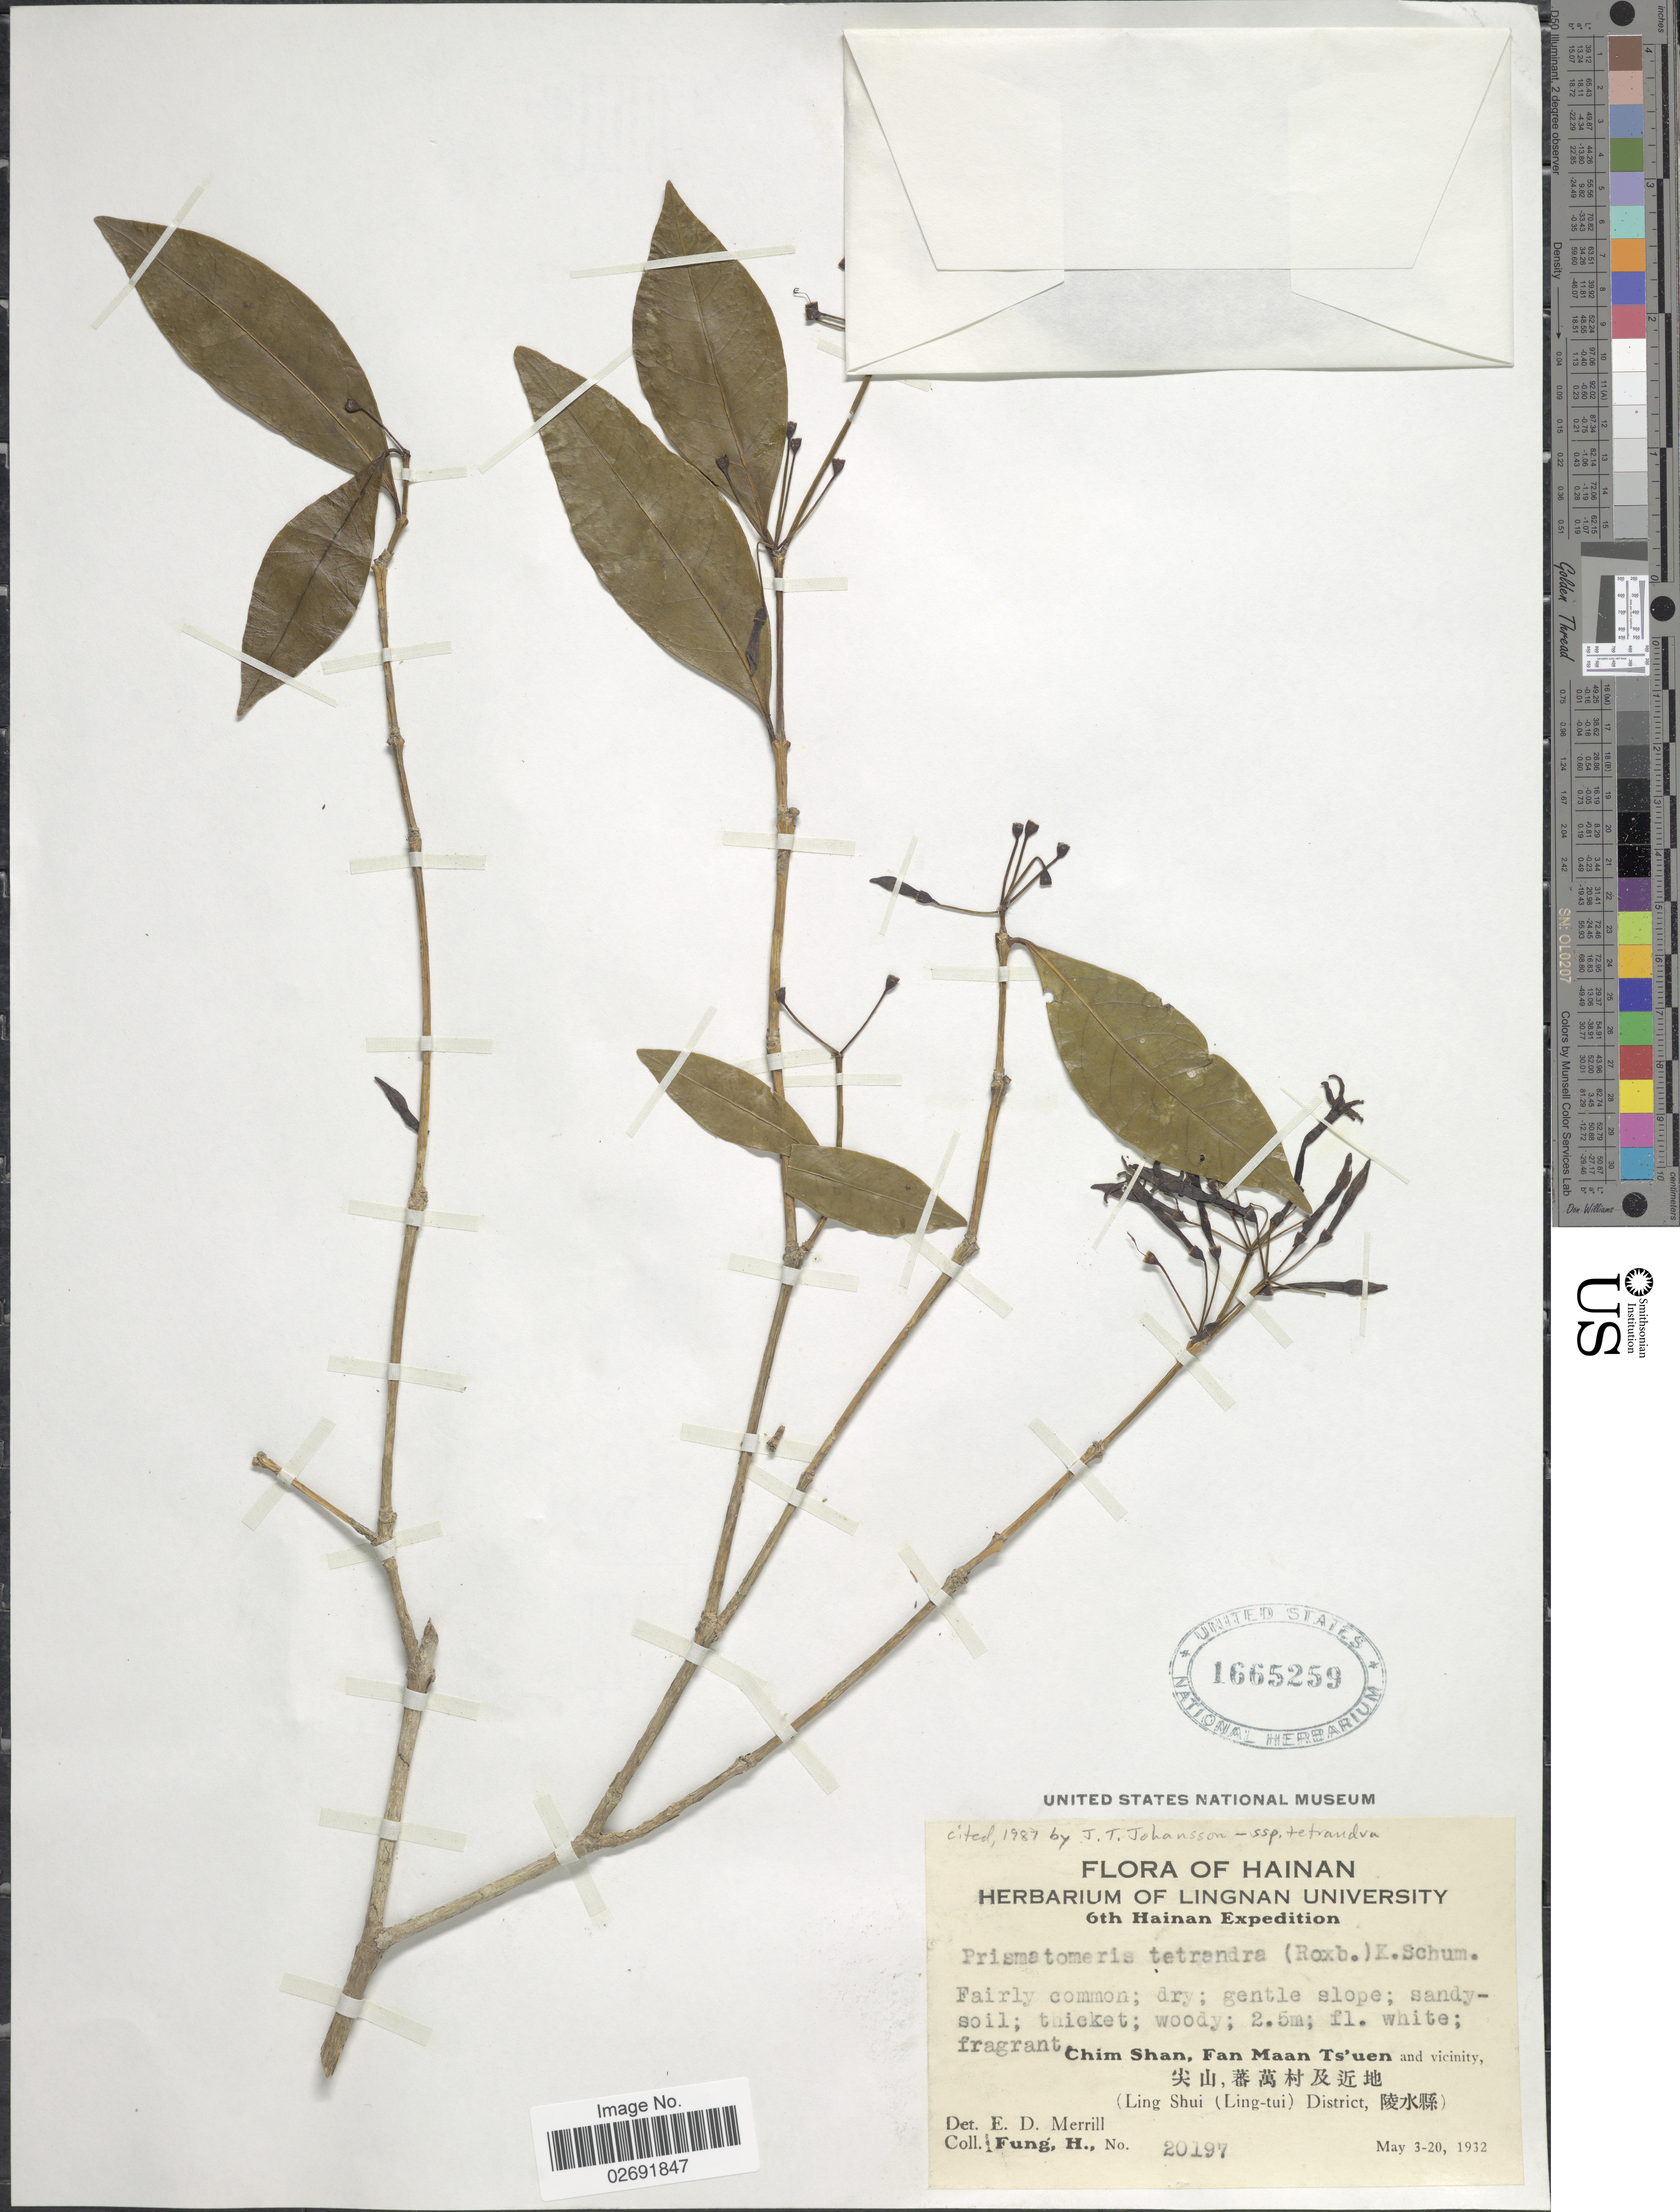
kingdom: Plantae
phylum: Tracheophyta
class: Magnoliopsida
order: Gentianales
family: Rubiaceae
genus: Prismatomeris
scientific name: Prismatomeris tetrandra subsp. tetrandra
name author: (Roxb.) K. Schum.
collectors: H. Fung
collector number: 20197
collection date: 1932-05-03/1932-05-20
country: China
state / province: Hainan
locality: Chim Shan, Fan Maan Ts'uen and vicinity, (Ling Shui (Ling-tui) District,)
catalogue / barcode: US 1665259